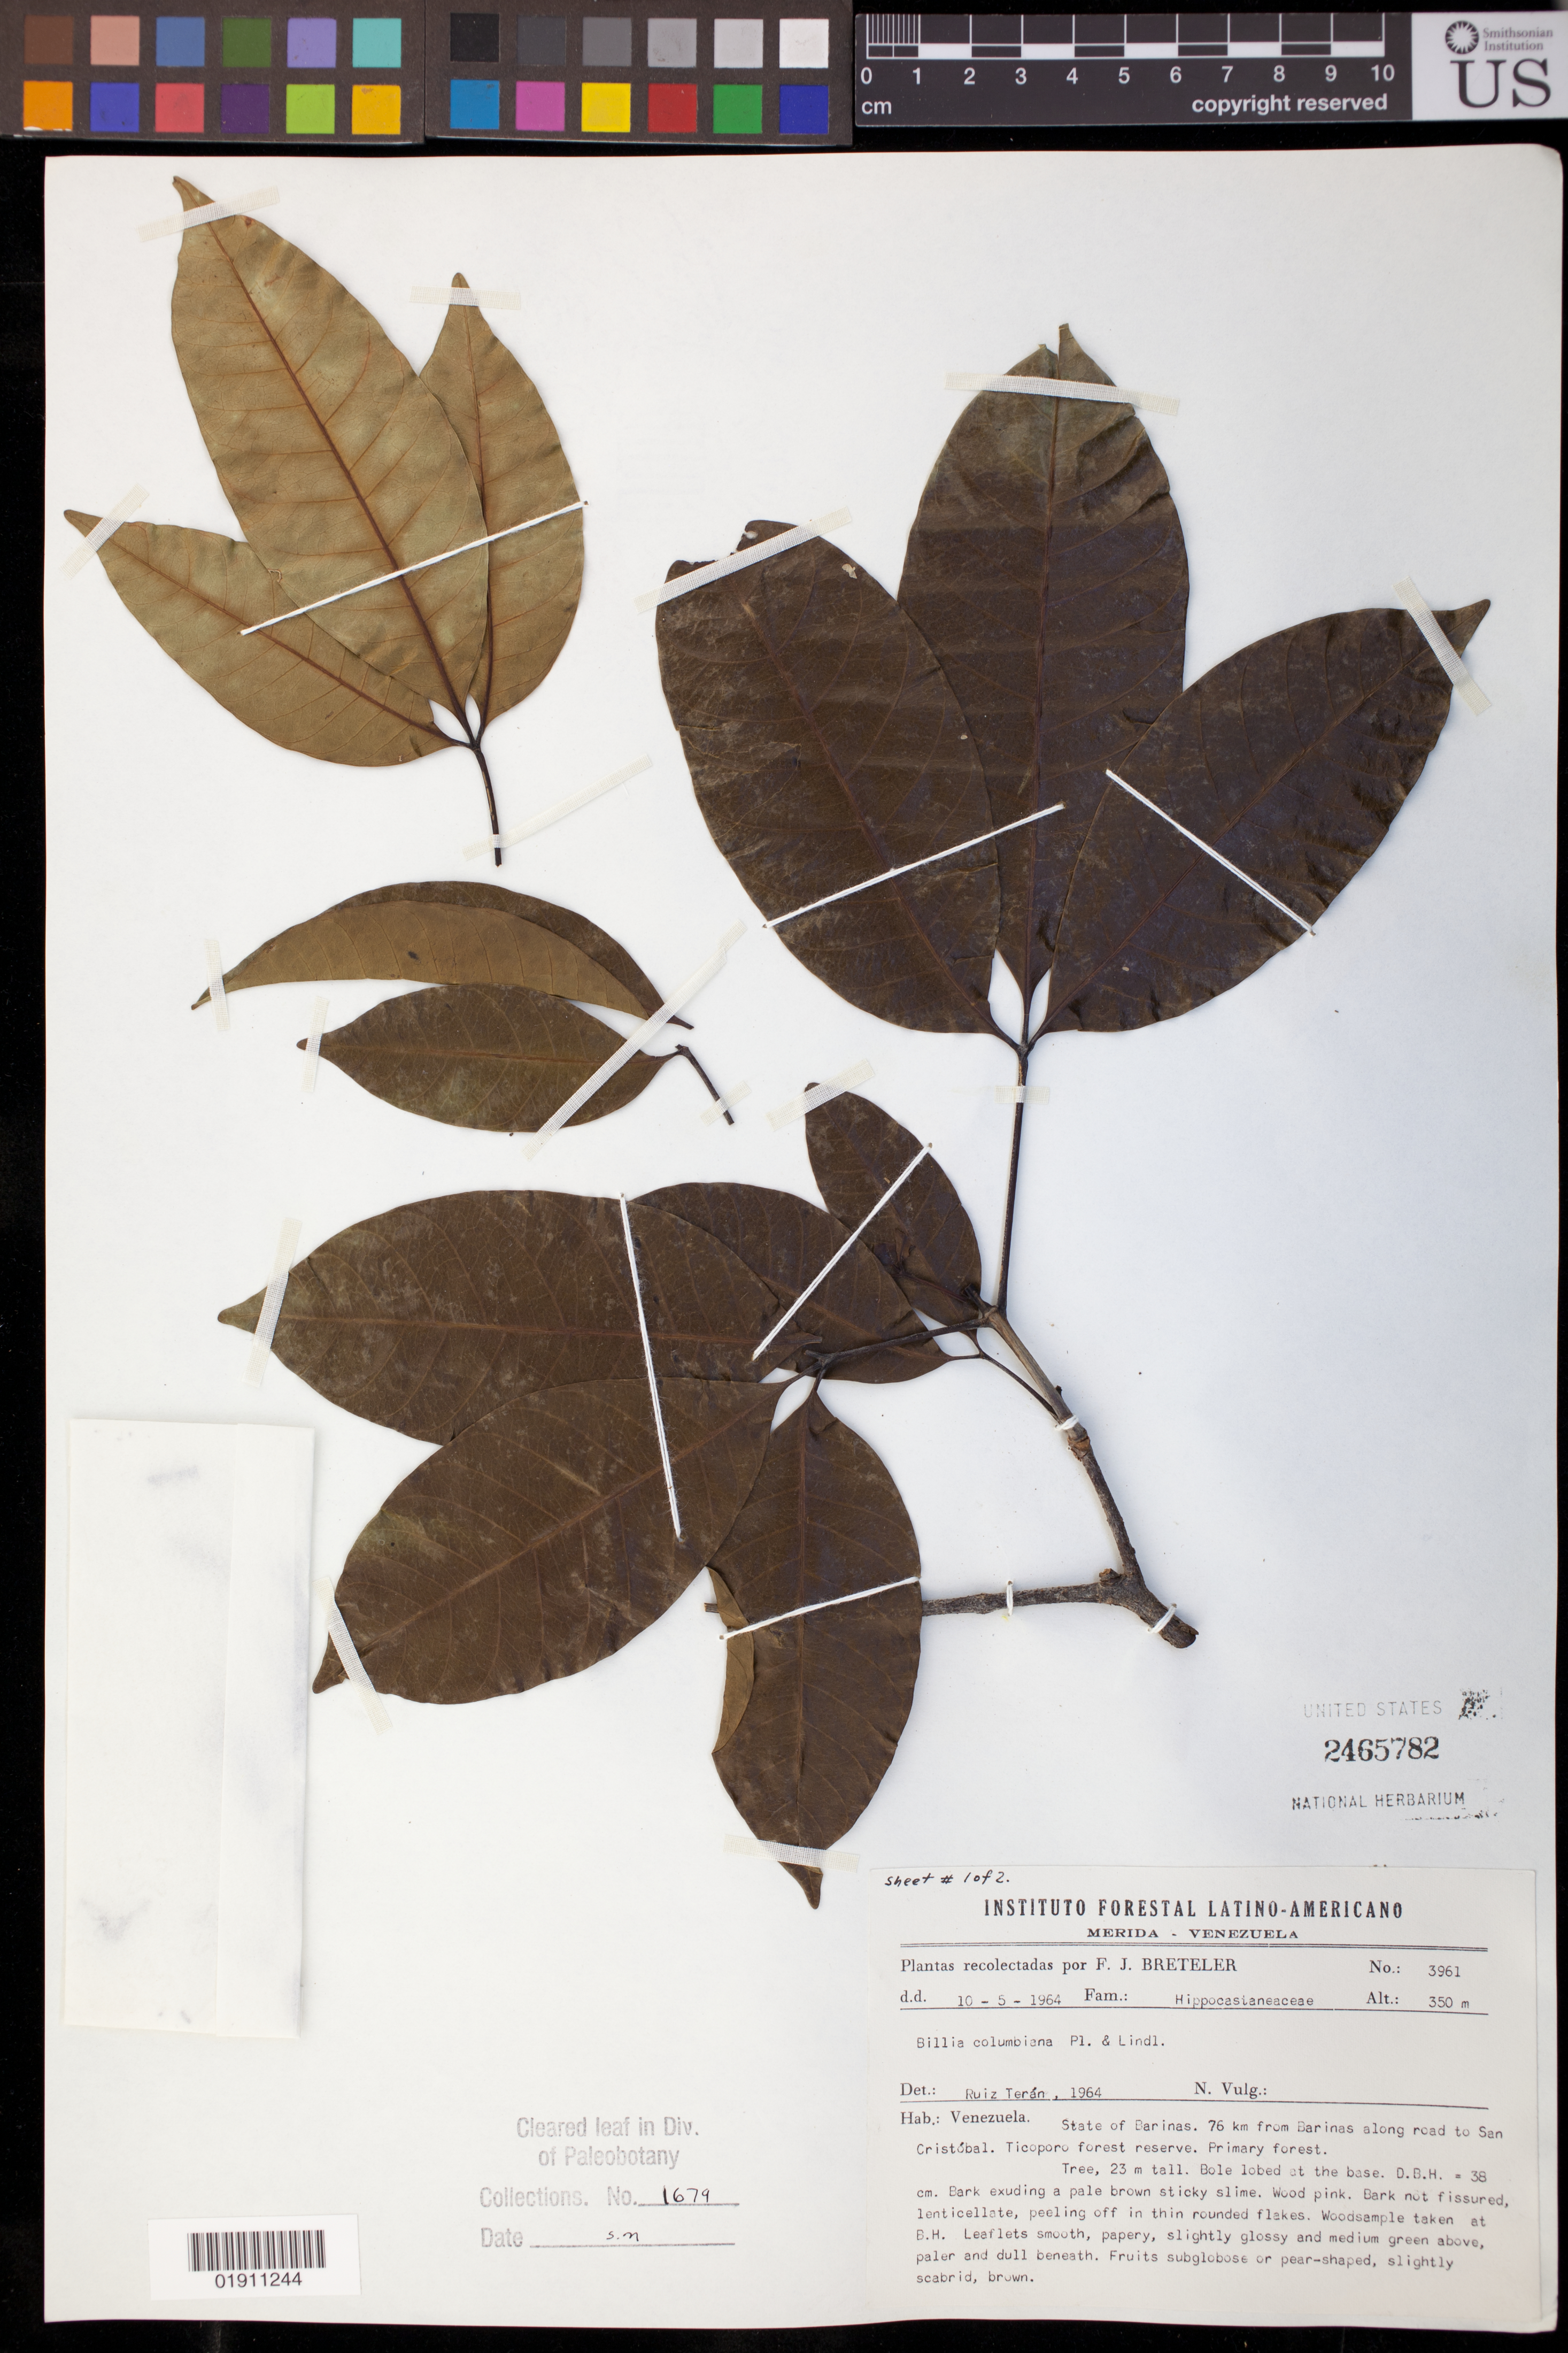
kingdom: Plantae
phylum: Tracheophyta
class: Magnoliopsida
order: Sapindales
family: Sapindaceae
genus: Billia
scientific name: Billia rosea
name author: (Planch. & Linden) C. Ulloa & P.M. Jørg.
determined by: Acevedo-Rodríguez, P., (BOT), Smithsonian Institution - National Museum of Natural History (UNITED STATES)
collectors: F. J. Breteler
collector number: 3961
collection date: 1964-05-10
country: Venezuela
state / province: Barinas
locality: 76 km from Barinas along road to San Cristóbal, Ticoporo forest reserve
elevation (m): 350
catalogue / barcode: US 2465782